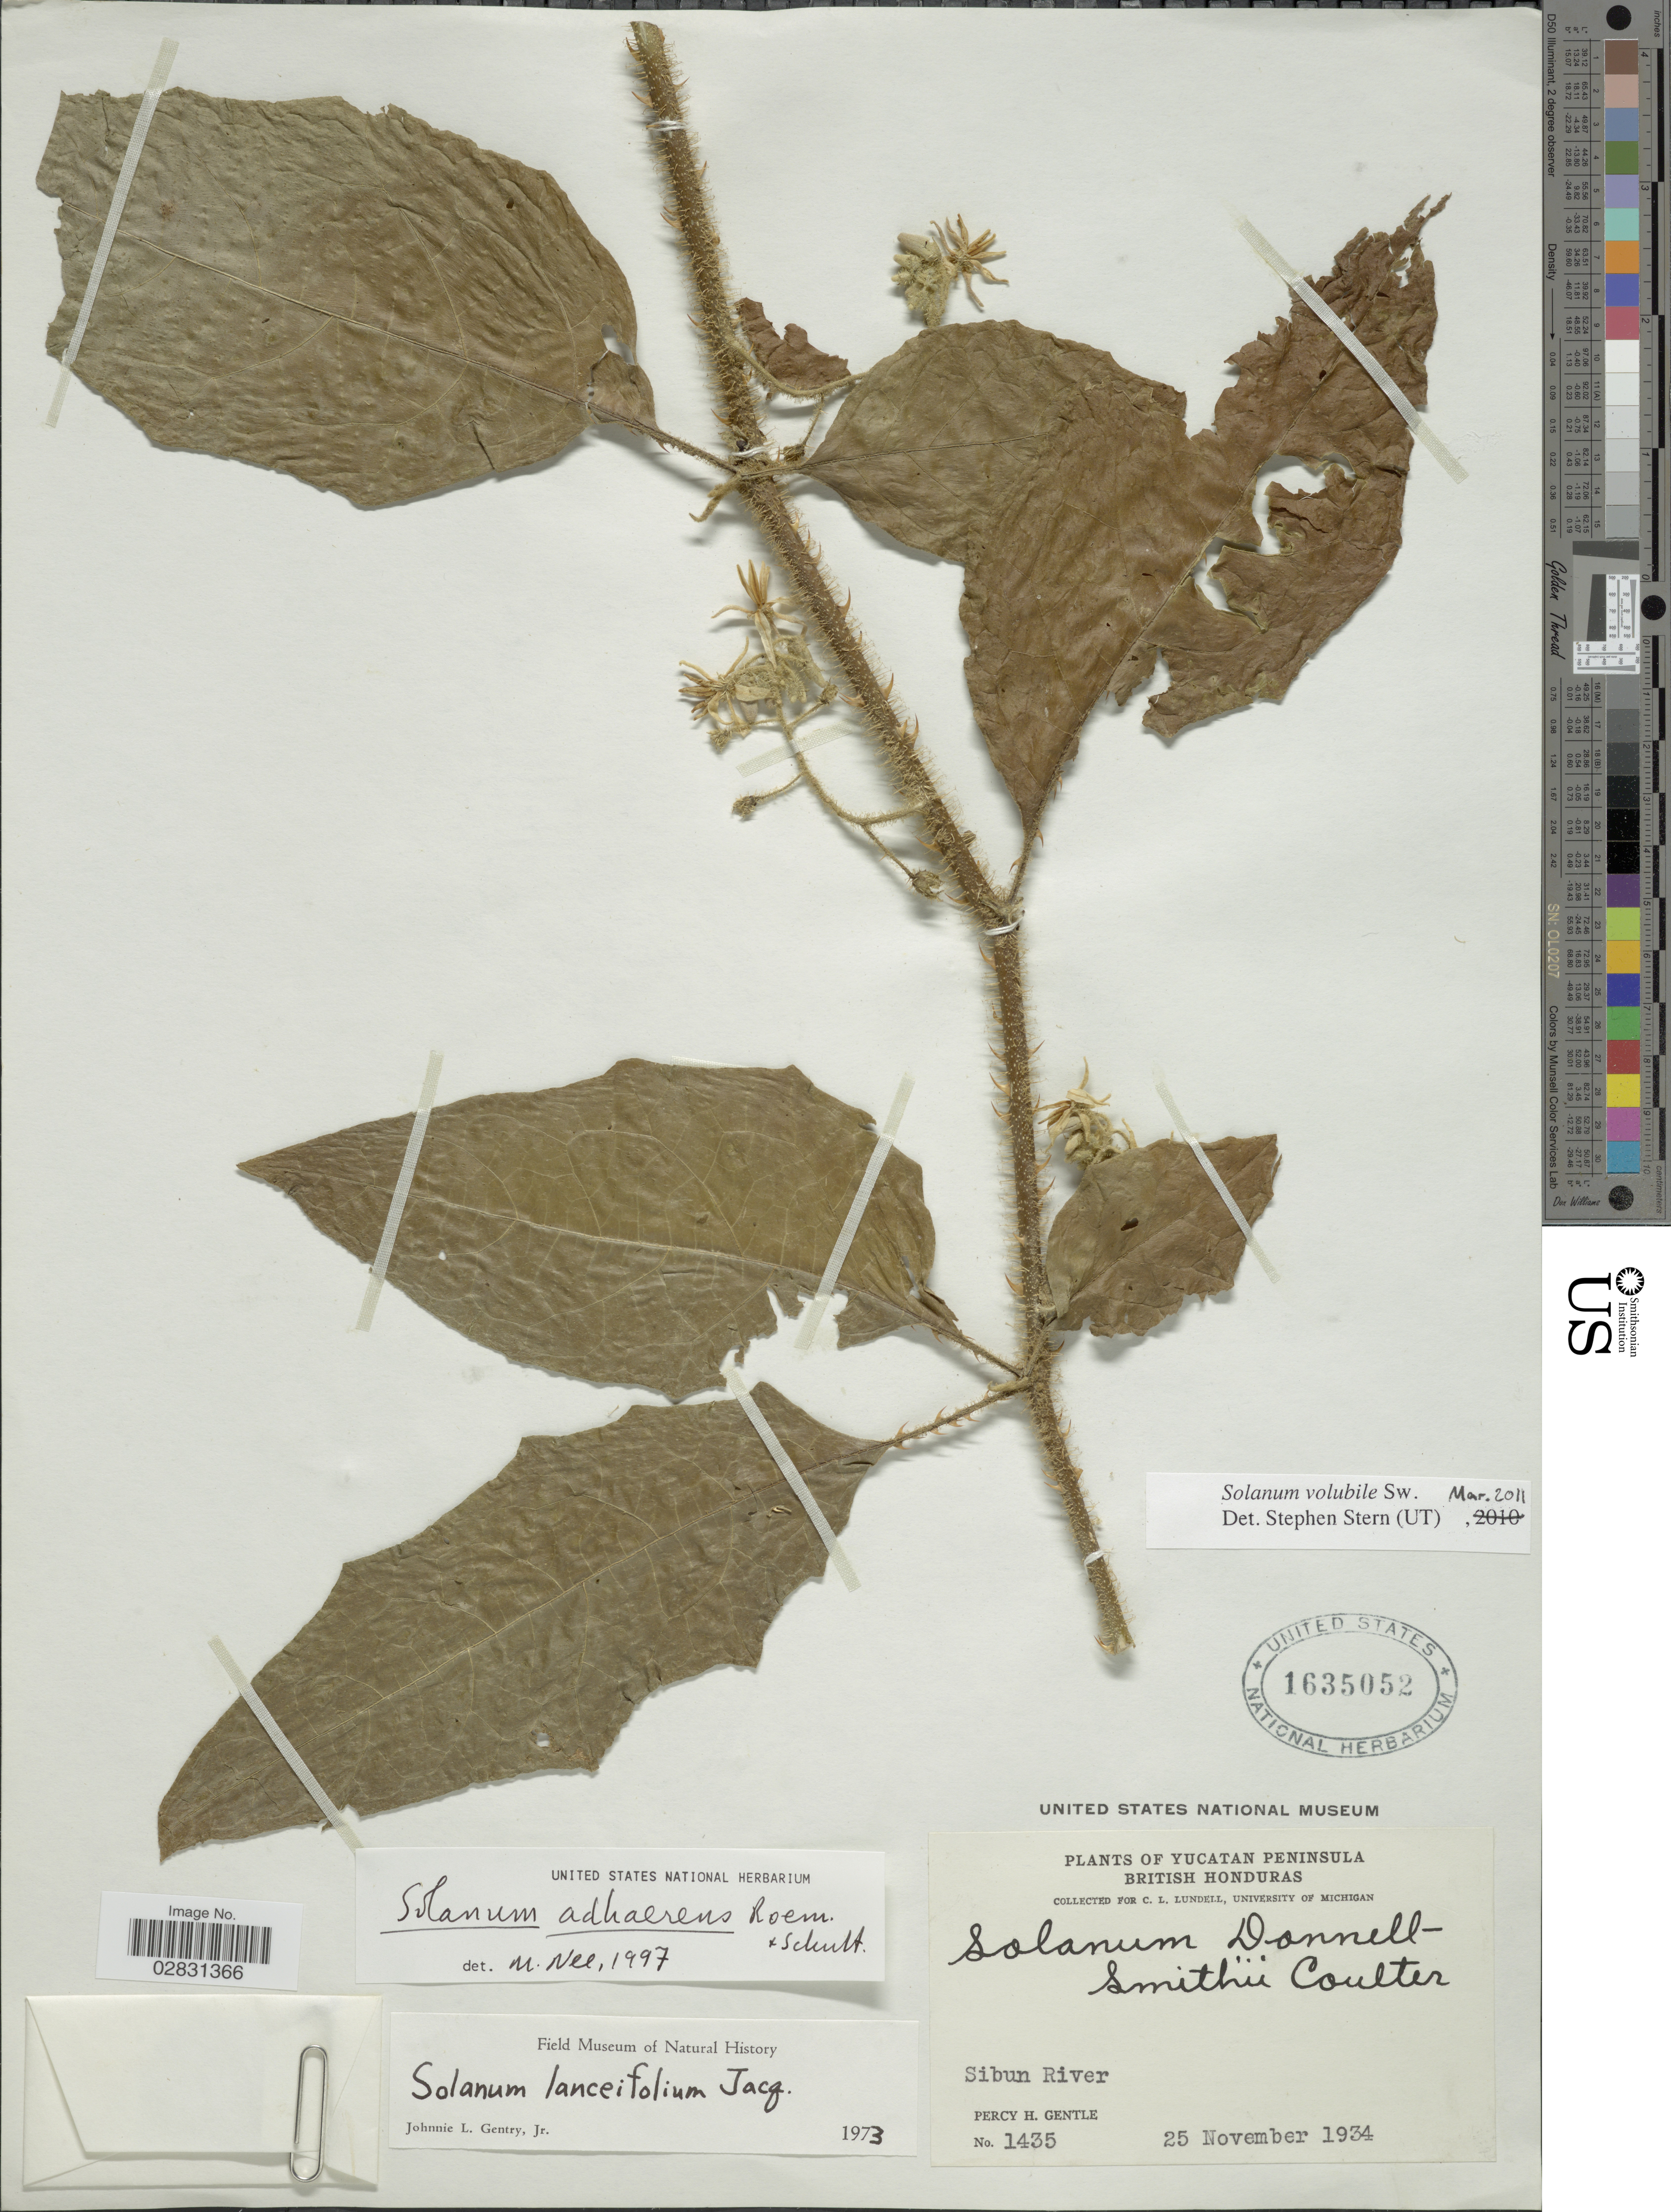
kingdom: Plantae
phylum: Tracheophyta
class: Magnoliopsida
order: Solanales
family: Solanaceae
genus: Solanum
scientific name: Solanum volubile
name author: Sw.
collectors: P. H. Gentle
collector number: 1435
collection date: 1934-11-25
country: Belize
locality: Yucutan Peninsula, British Honduras, Sibun River.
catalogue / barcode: US 1635052